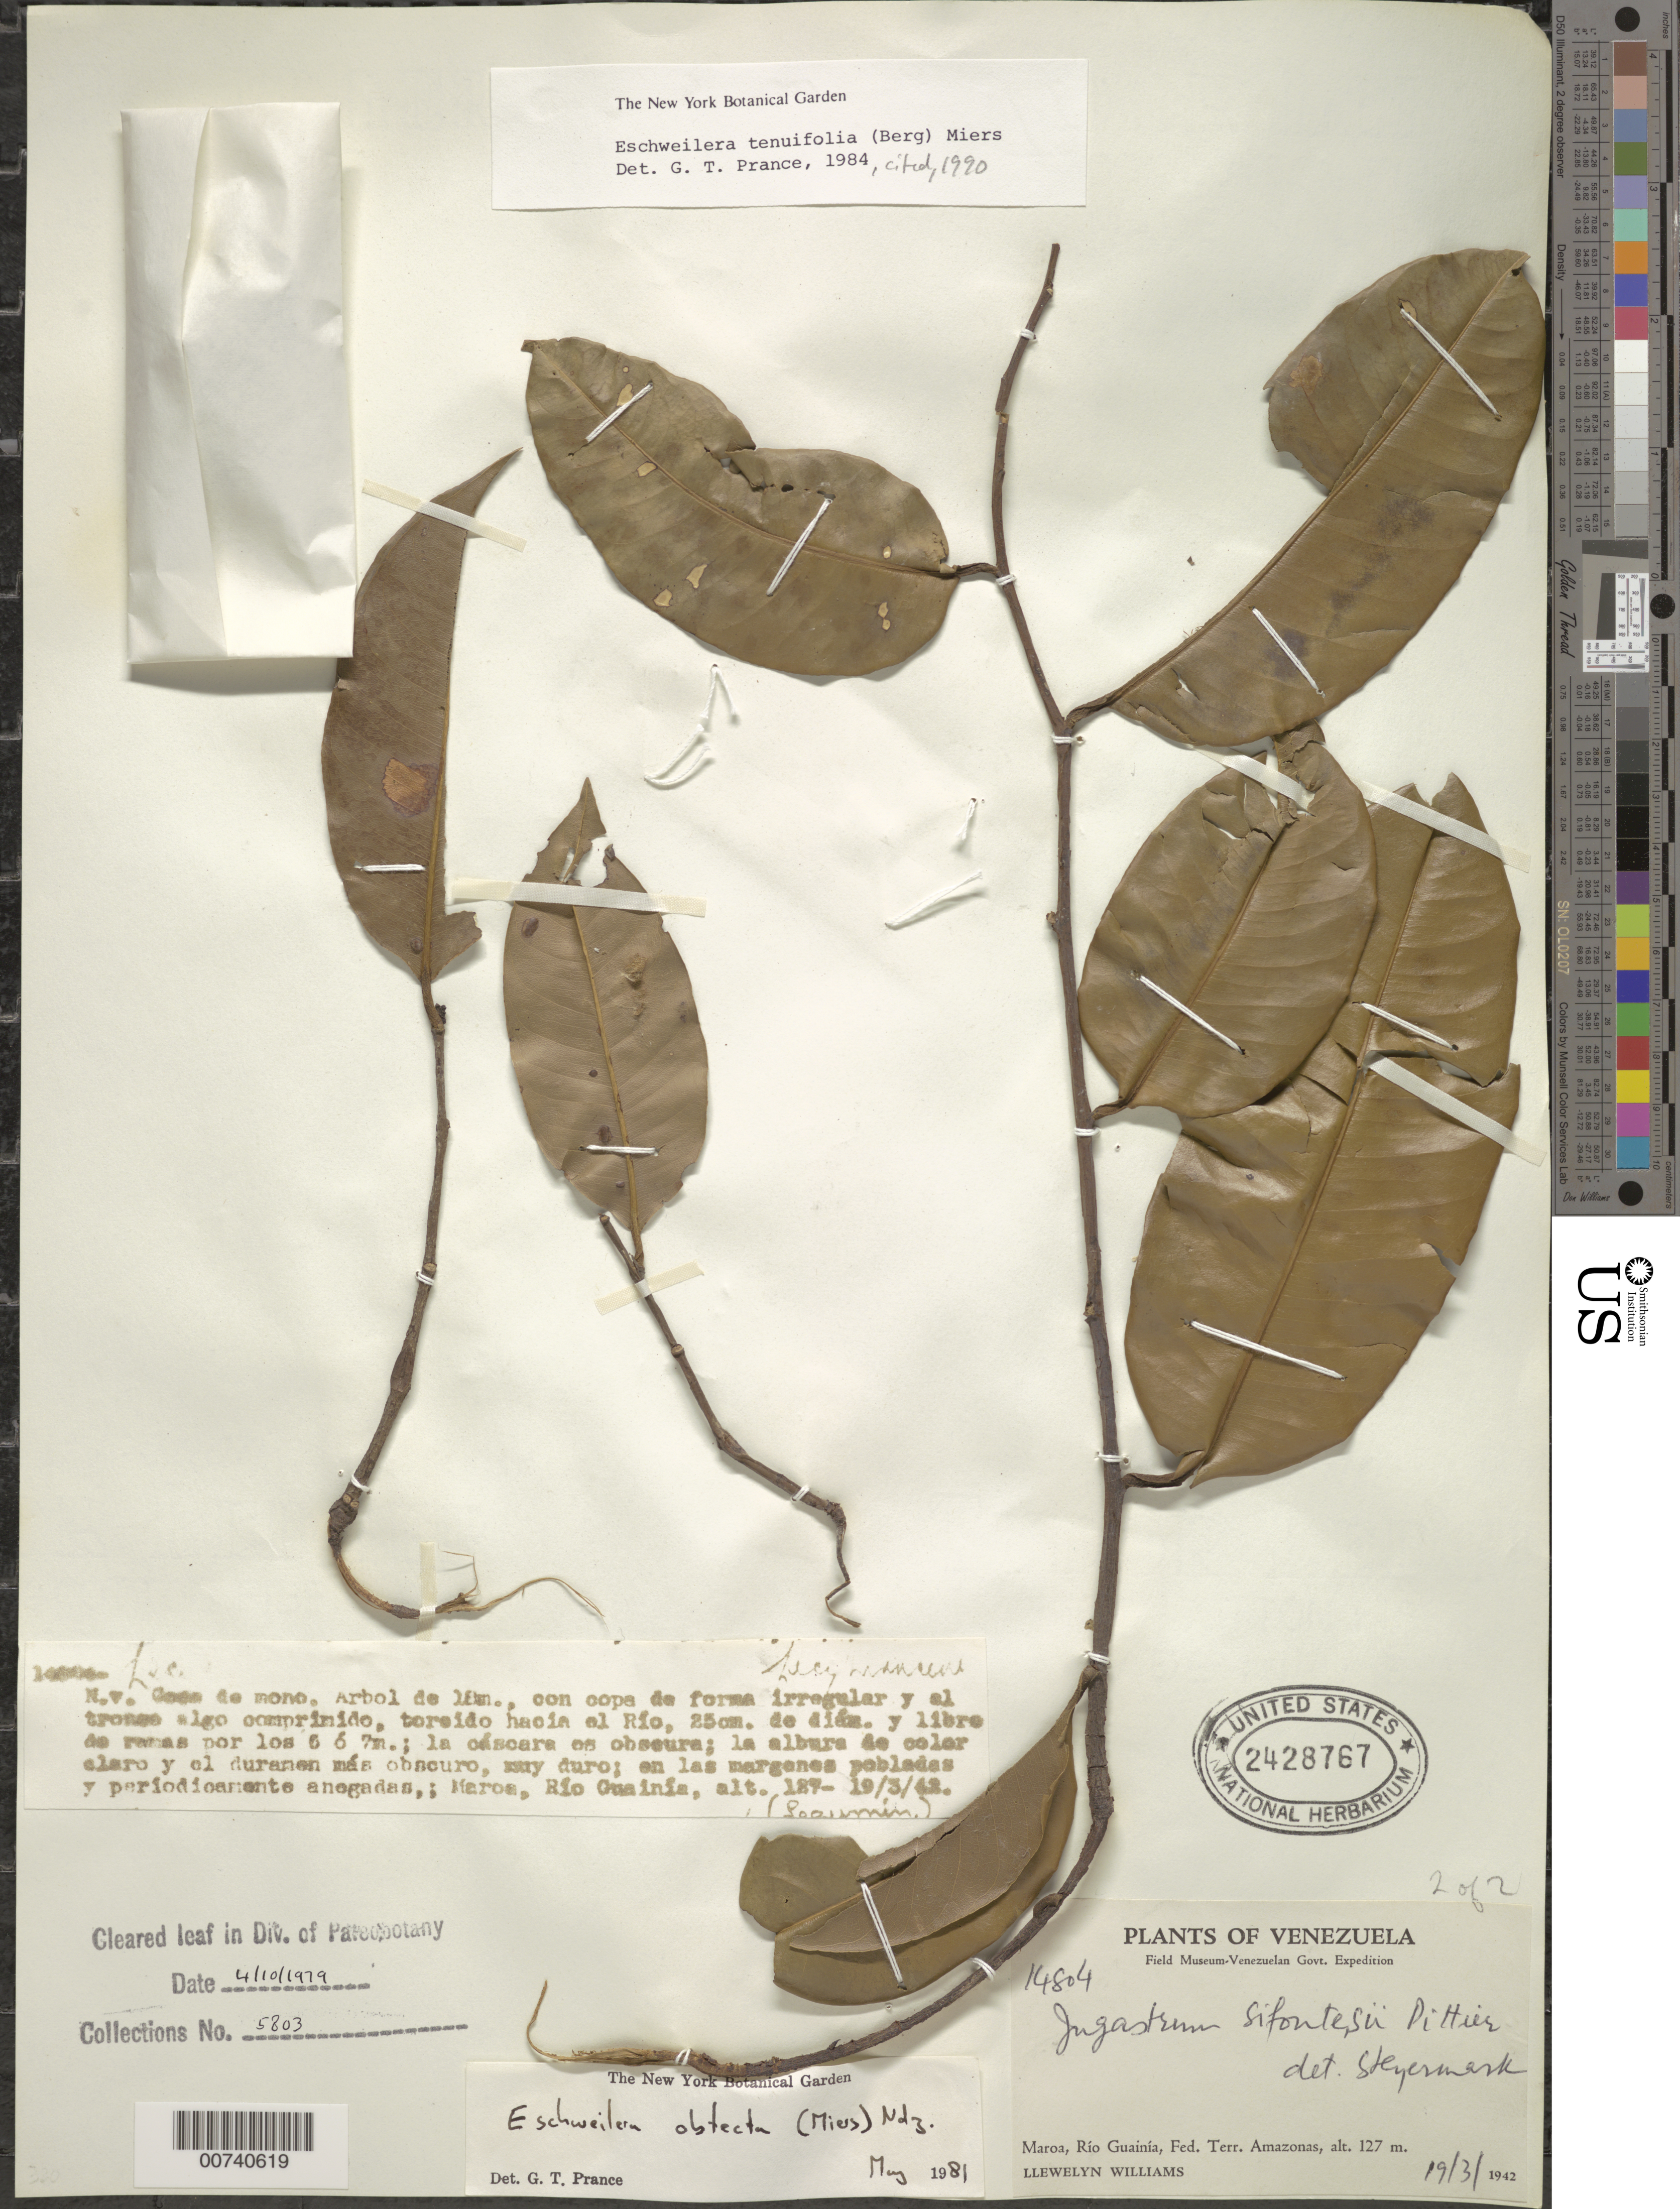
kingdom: Plantae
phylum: Tracheophyta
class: Magnoliopsida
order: Ericales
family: Lecythidaceae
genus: Eschweilera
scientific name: Eschweilera tenuifolia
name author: (O. Berg) Miers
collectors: Ll. Williams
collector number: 14804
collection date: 1942-03-19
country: Venezuela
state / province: Amazonas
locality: Maroa, Río Guainía, Fed. Terr. Amazonas.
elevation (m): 127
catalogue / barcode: US 2428767